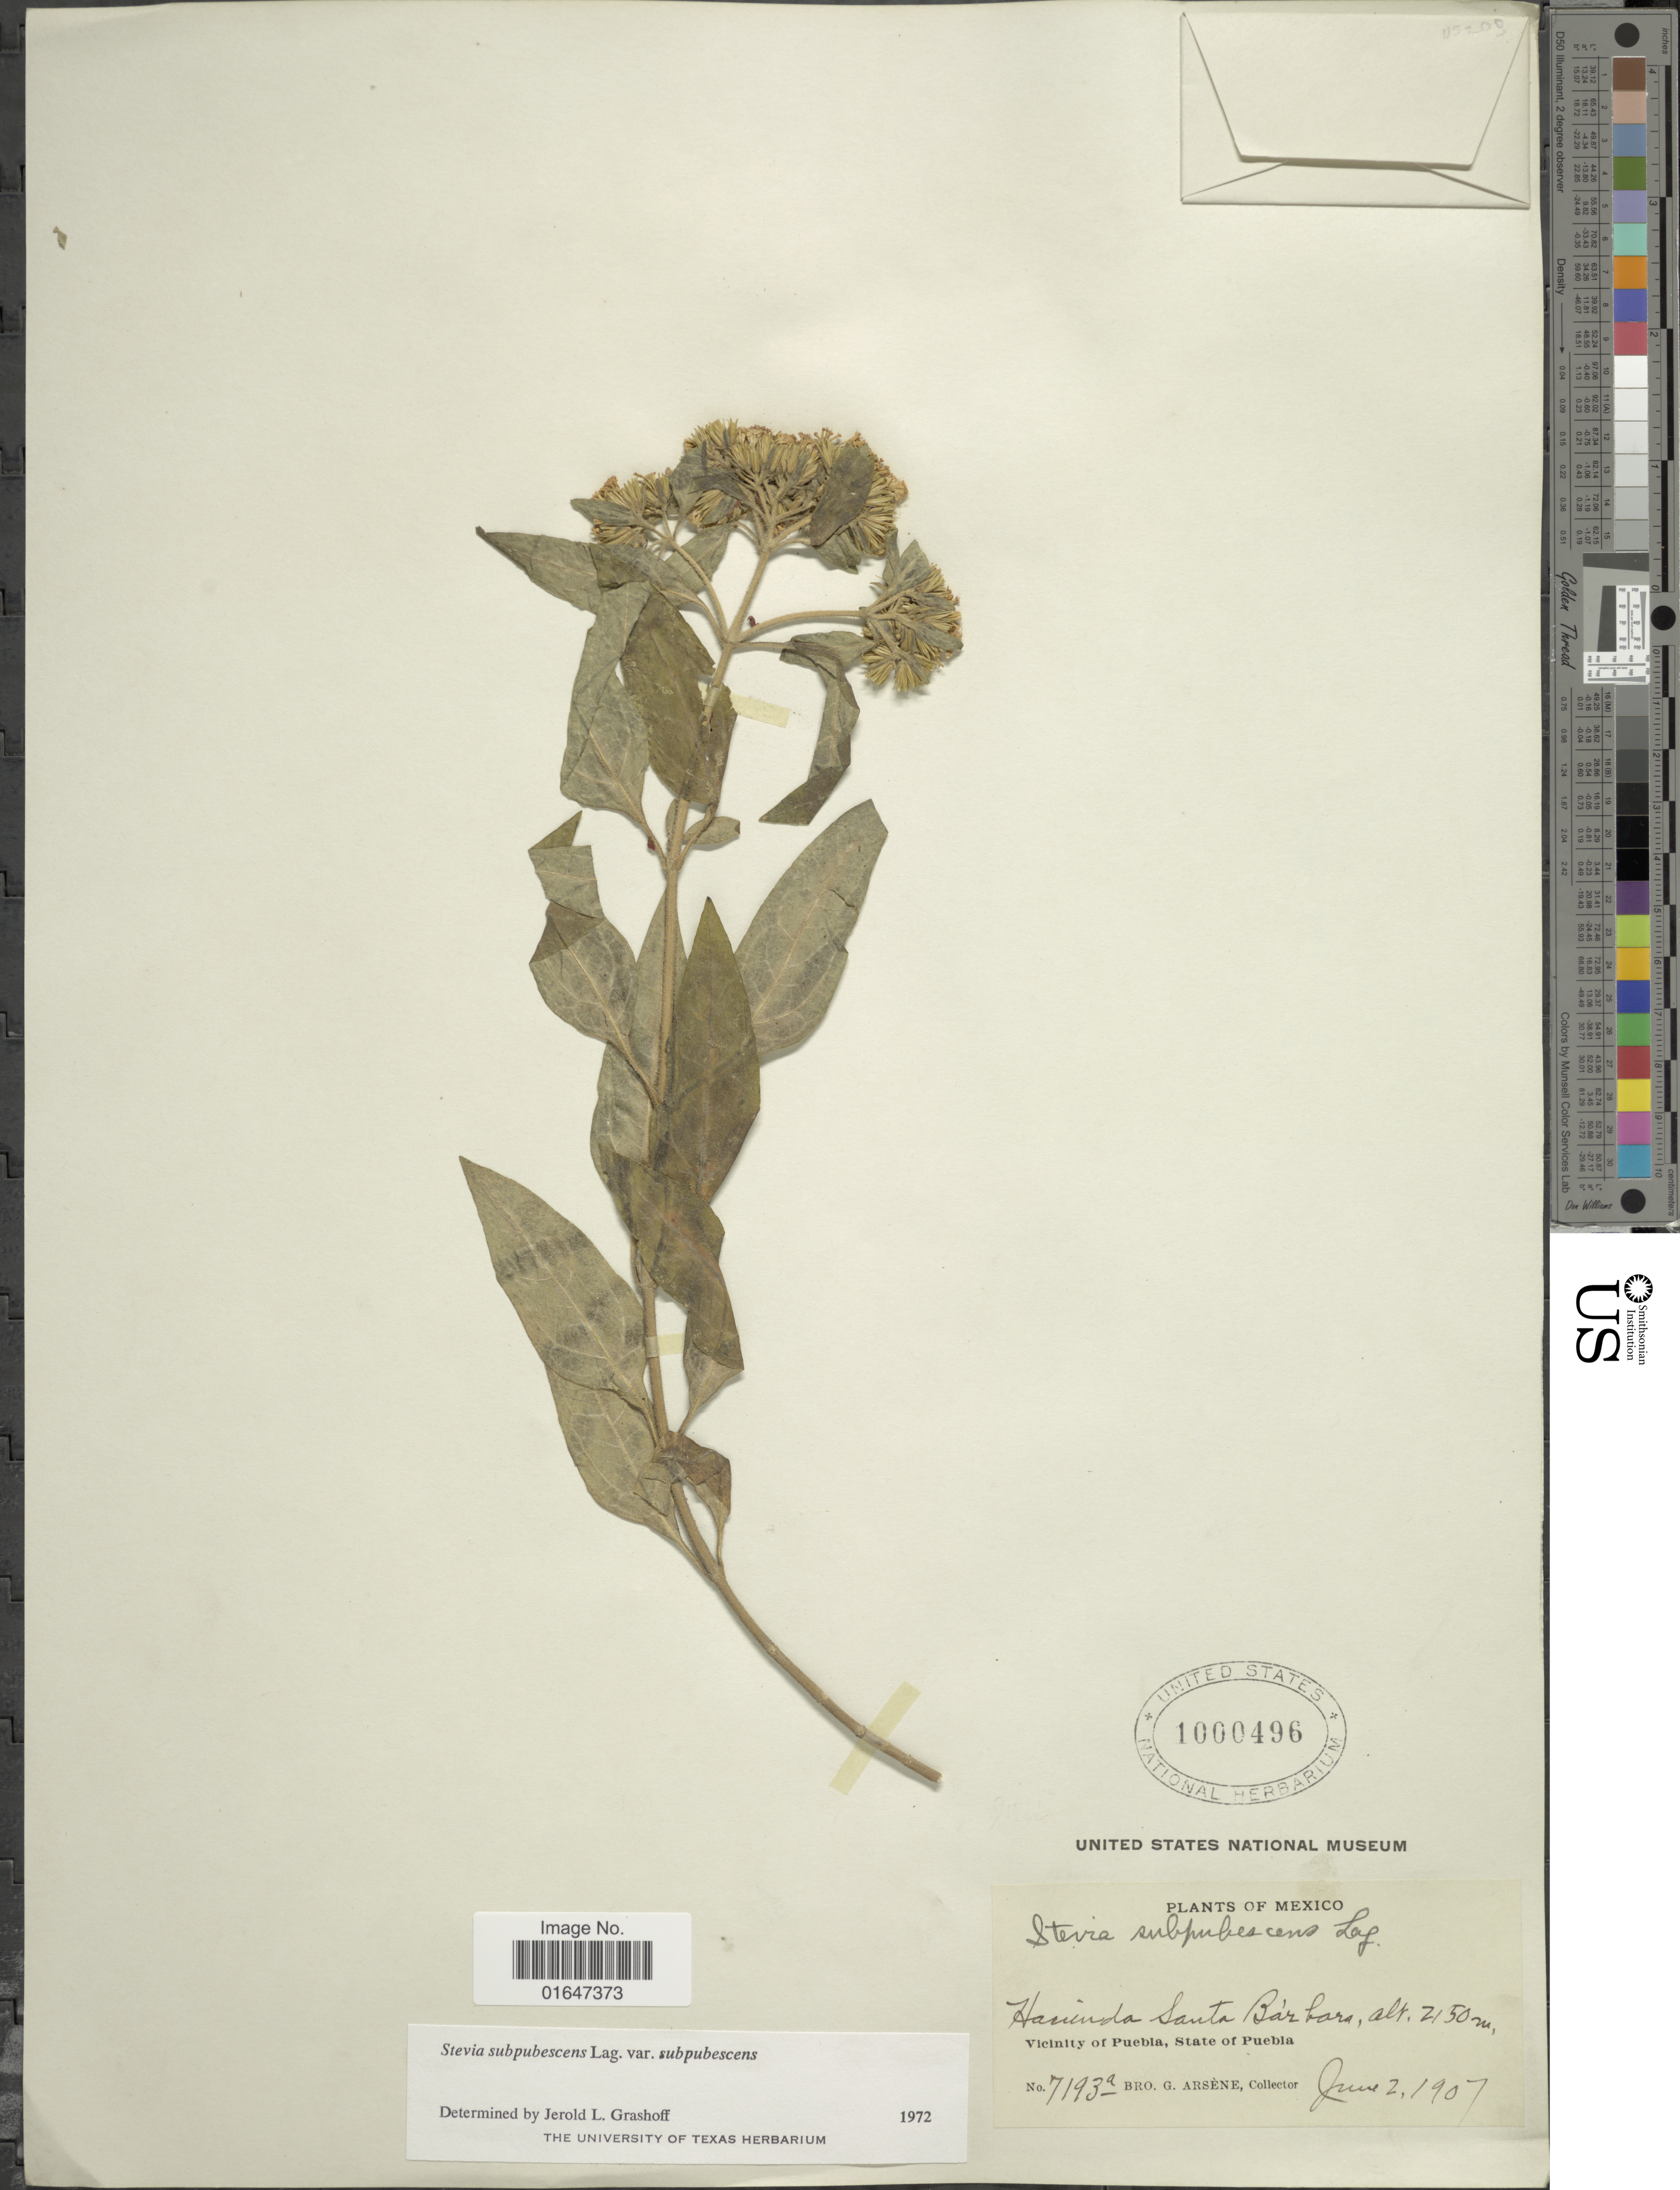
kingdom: Plantae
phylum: Tracheophyta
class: Magnoliopsida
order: Asterales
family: Asteraceae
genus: Stevia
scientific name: Stevia subpubescens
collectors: Bro. G. Arsène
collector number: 7193a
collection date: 1907-06-02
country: Mexico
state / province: Puebla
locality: Hacienda Santa Barbara, Vicinity of Puebla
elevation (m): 2150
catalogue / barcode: US 1000496